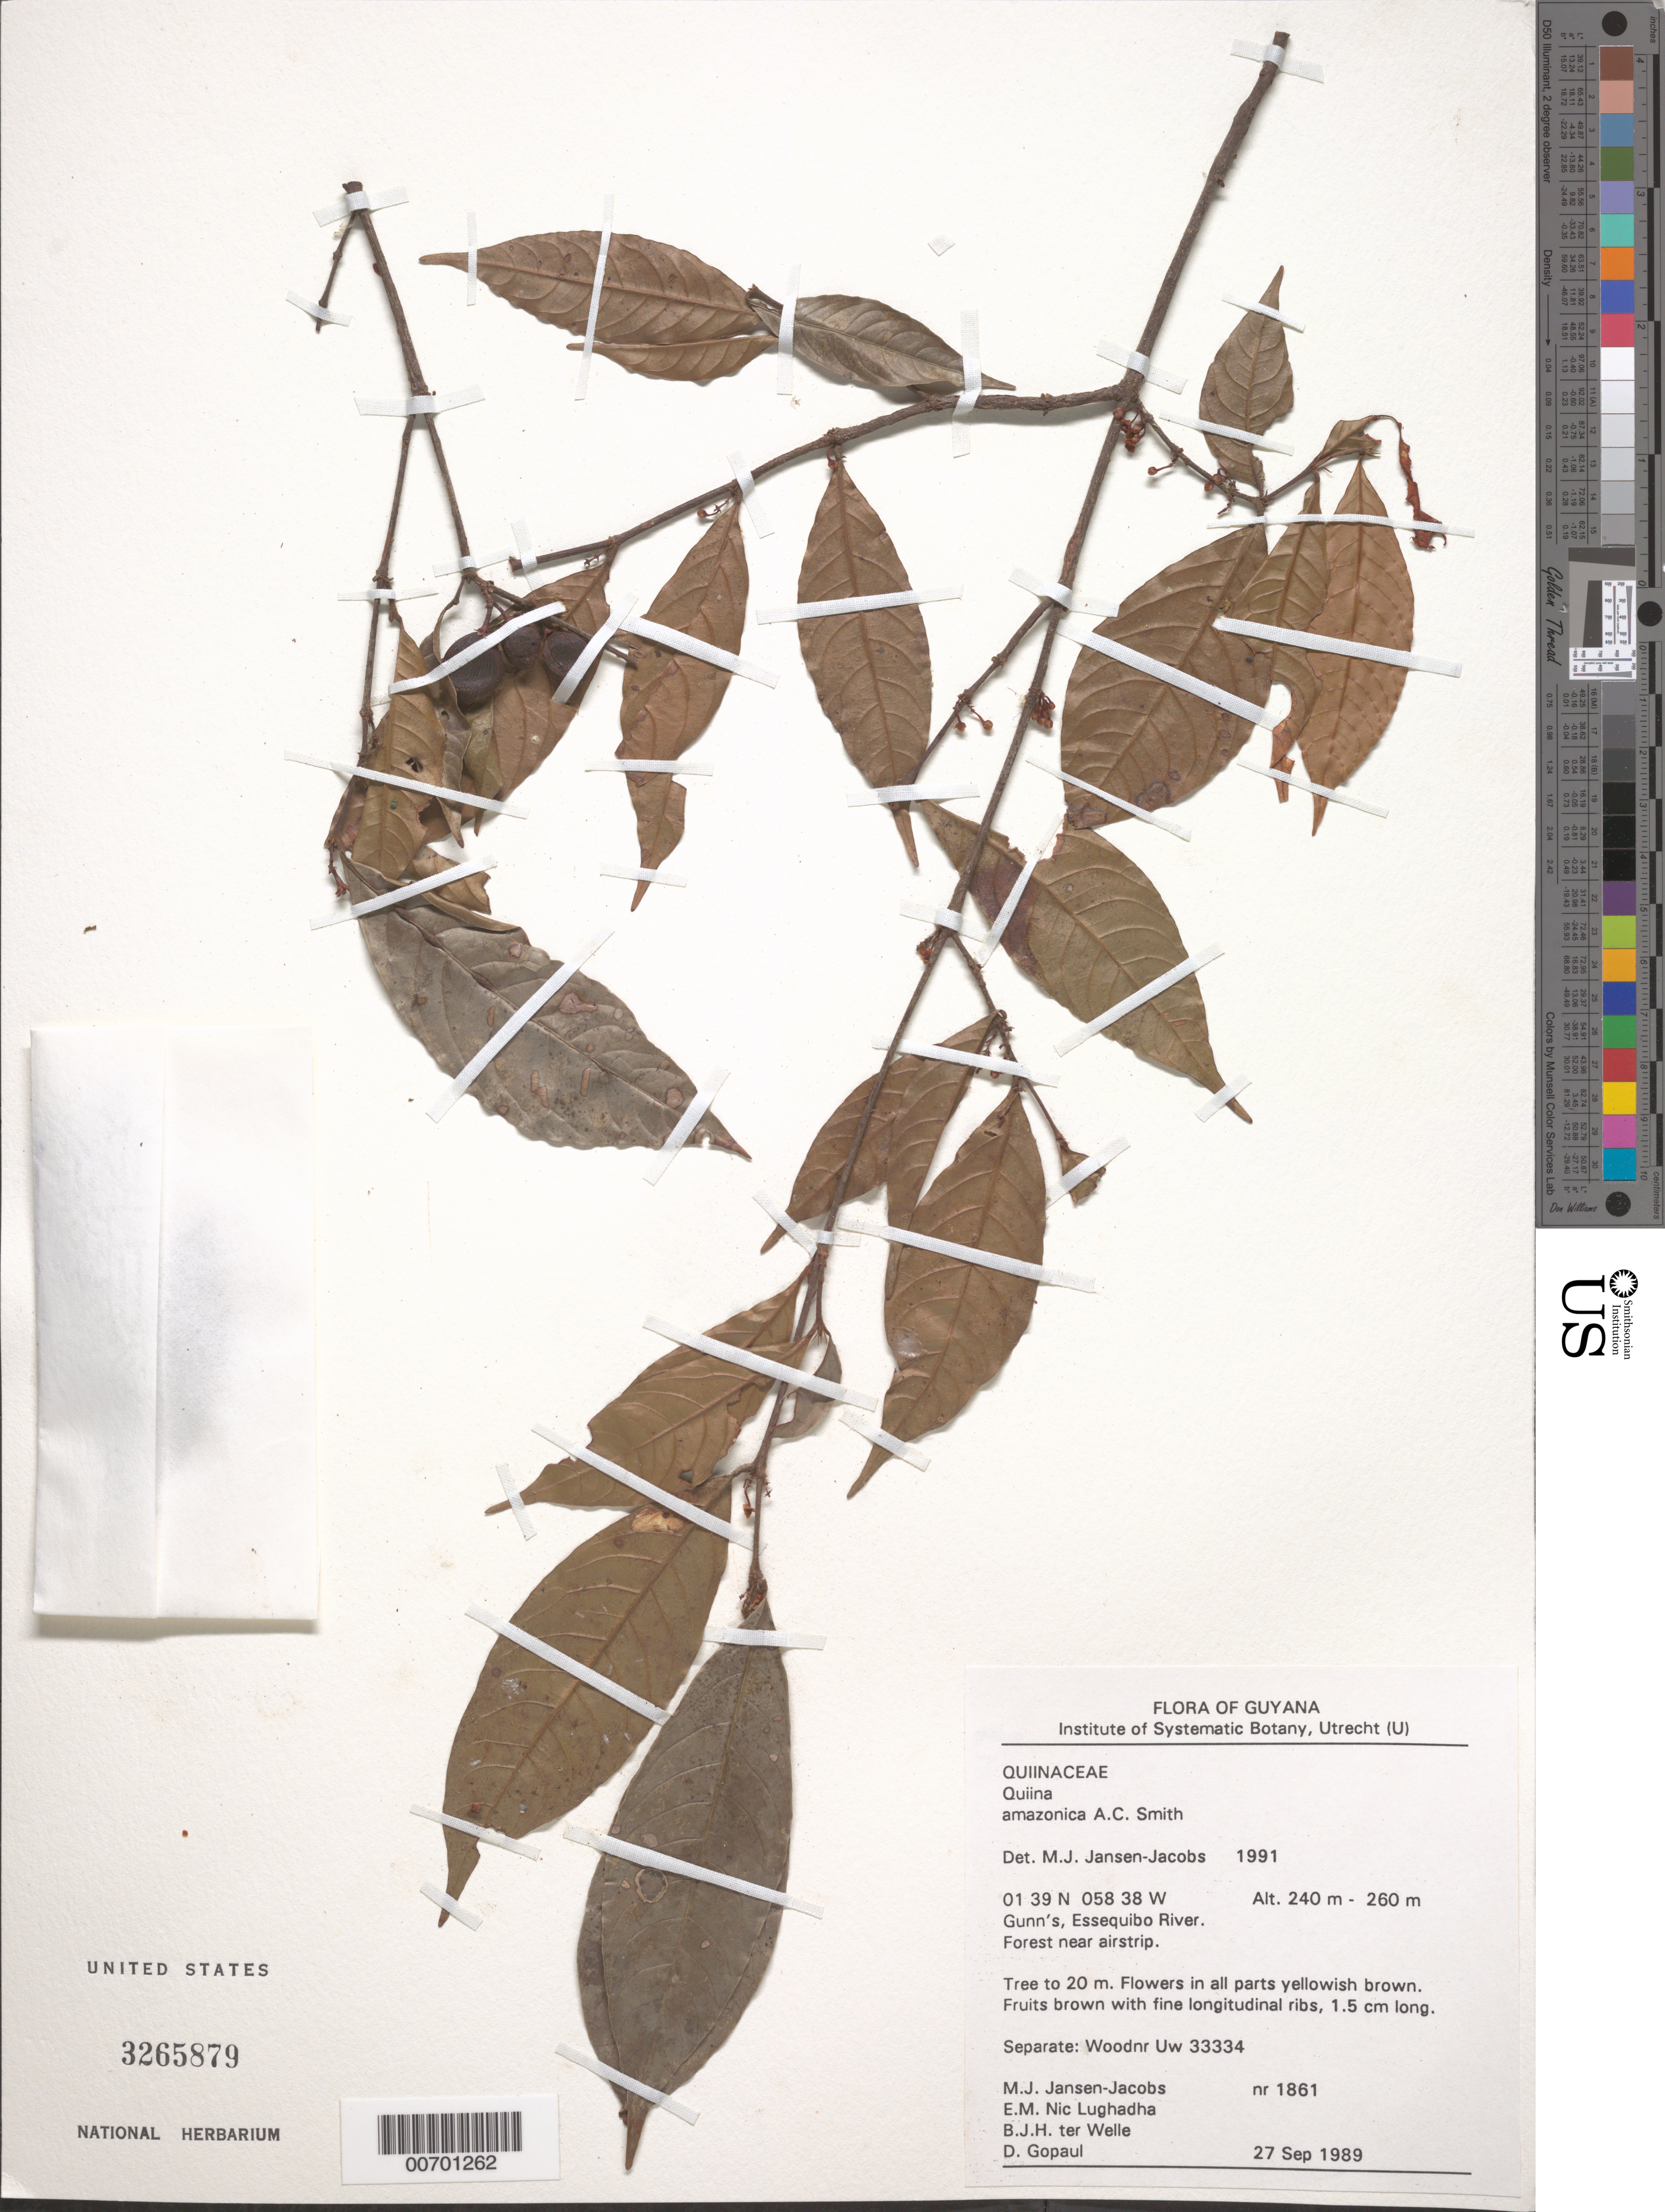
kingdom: Plantae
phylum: Tracheophyta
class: Magnoliopsida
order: Malpighiales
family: Quiinaceae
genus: Quiina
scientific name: Quiina amazonica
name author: A.C. Sm.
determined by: Jansen-Jacobs, M. J., (U), Nationaal Herbarium Nederland, Utrecht University branch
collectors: M. J. Jansen-Jacobs, E. Nic Lughadha, B. Welle & D. Gopaul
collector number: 1861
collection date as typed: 27-Sep-89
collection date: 1989-09-27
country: Guyana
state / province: U. Takutu-U. Essequibo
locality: Gunn's, Essequibo River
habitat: Forest near airstrip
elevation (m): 240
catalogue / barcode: US 3265879